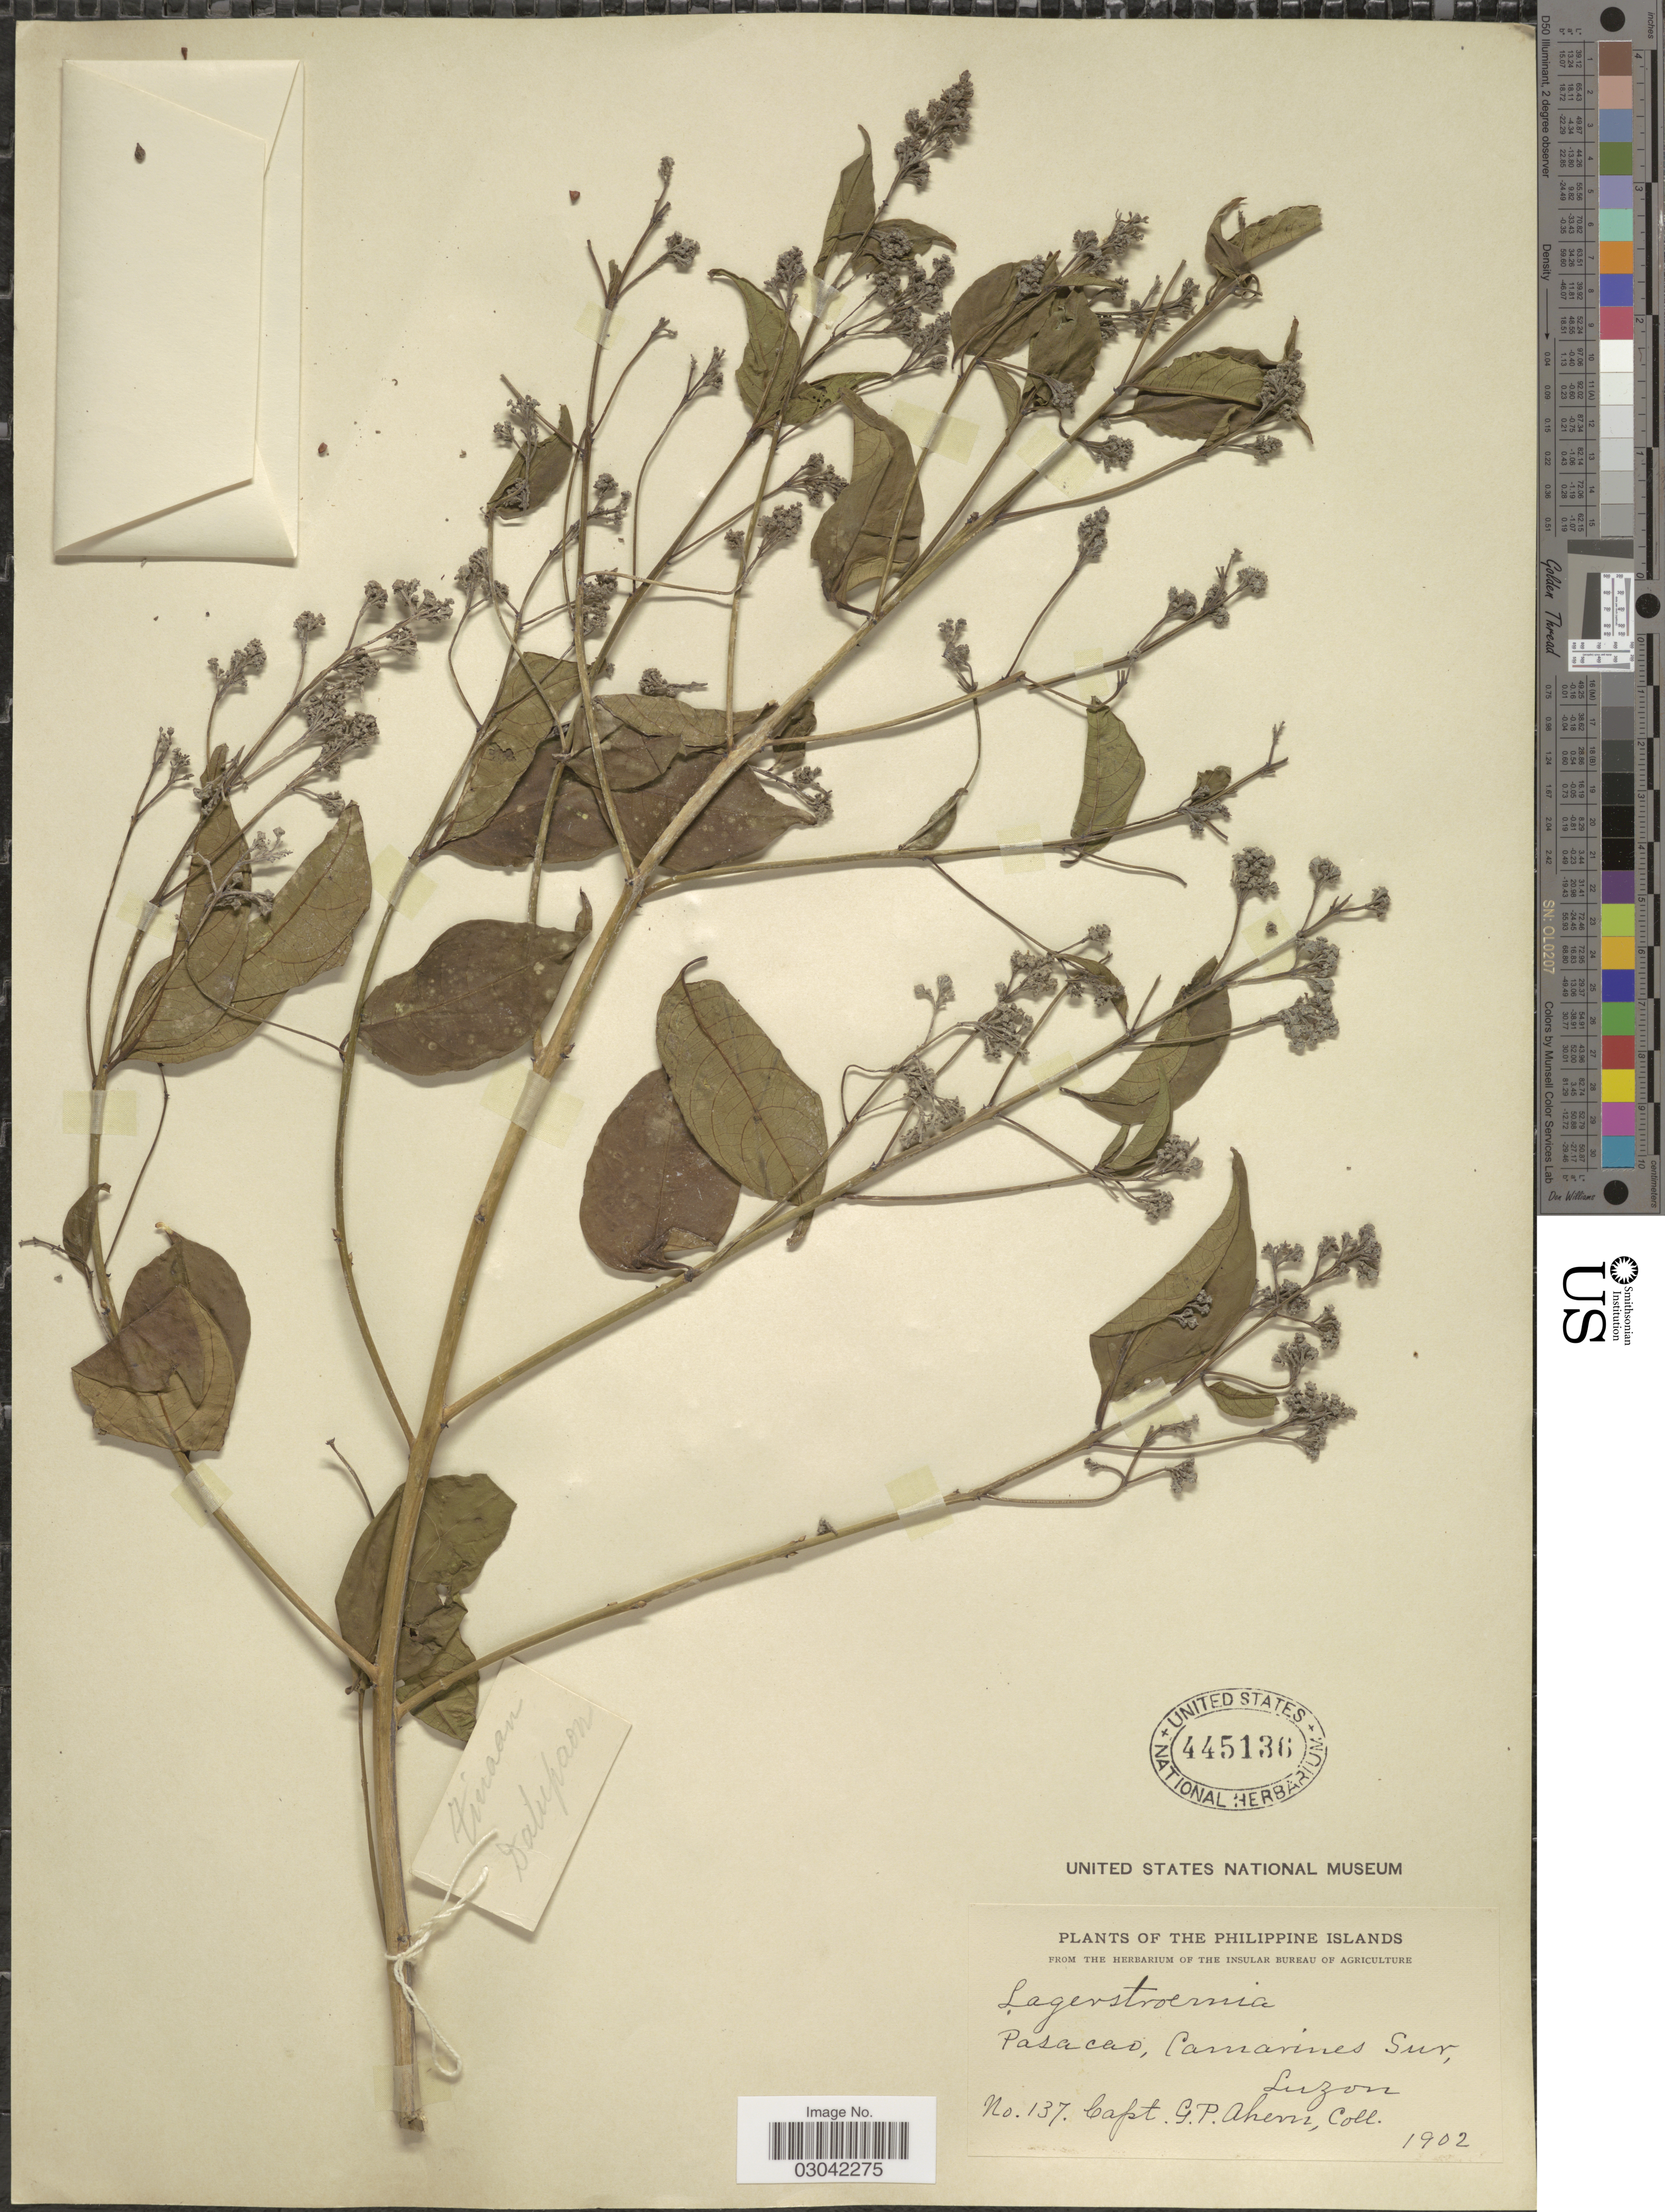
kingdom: Plantae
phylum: Tracheophyta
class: Magnoliopsida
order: Myrtales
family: Lythraceae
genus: Lagerstroemia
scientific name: Lagerstroemia sp.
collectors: G. Ahern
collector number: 137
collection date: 1902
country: Philippines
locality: Pasacao, Camarines Sur, Luzon.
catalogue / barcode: US 445136